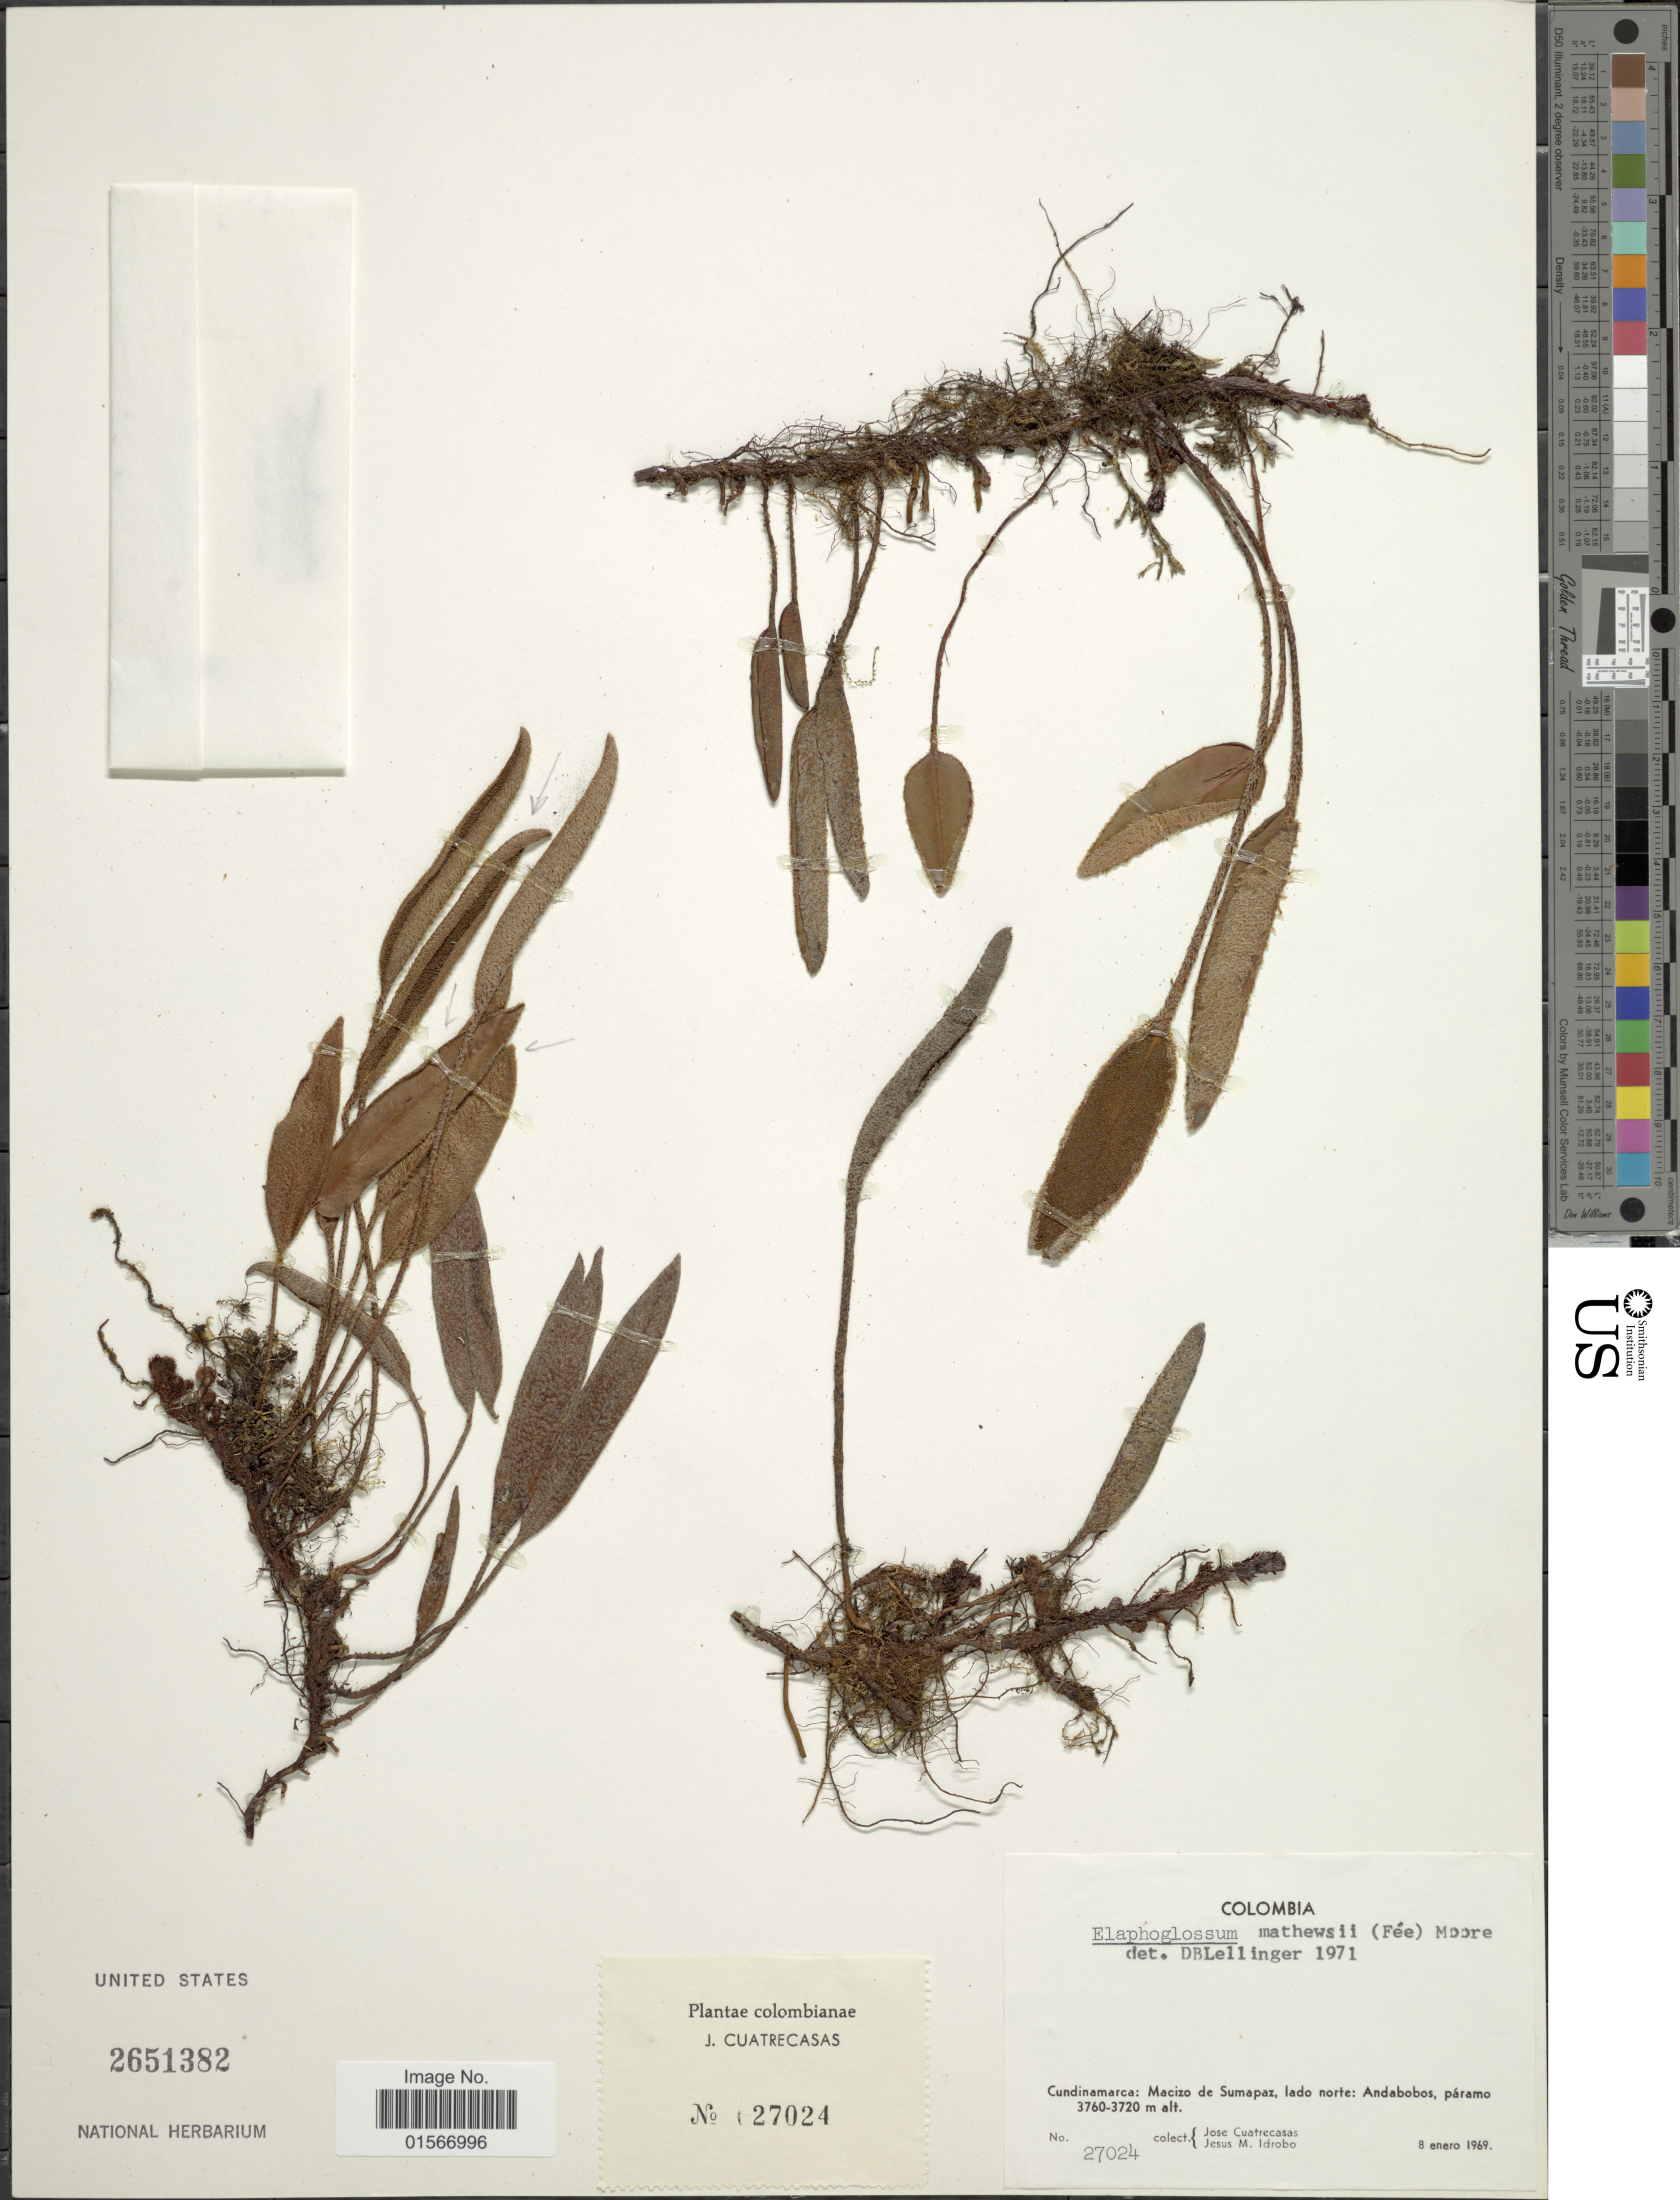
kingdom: Plantae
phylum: Tracheophyta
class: Polypodiopsida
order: Polypodiales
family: Dryopteridaceae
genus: Elaphoglossum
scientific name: Elaphoglossum mathewsii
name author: (Fée) T. Moore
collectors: J. Cuatrecasas & J. M. Idrobo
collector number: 27024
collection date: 1969-01-08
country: Colombia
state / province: Cundinamarca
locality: Macizo de Sumapaz, lado norte: Andabobos, páramo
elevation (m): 3720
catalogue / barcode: US 2651382